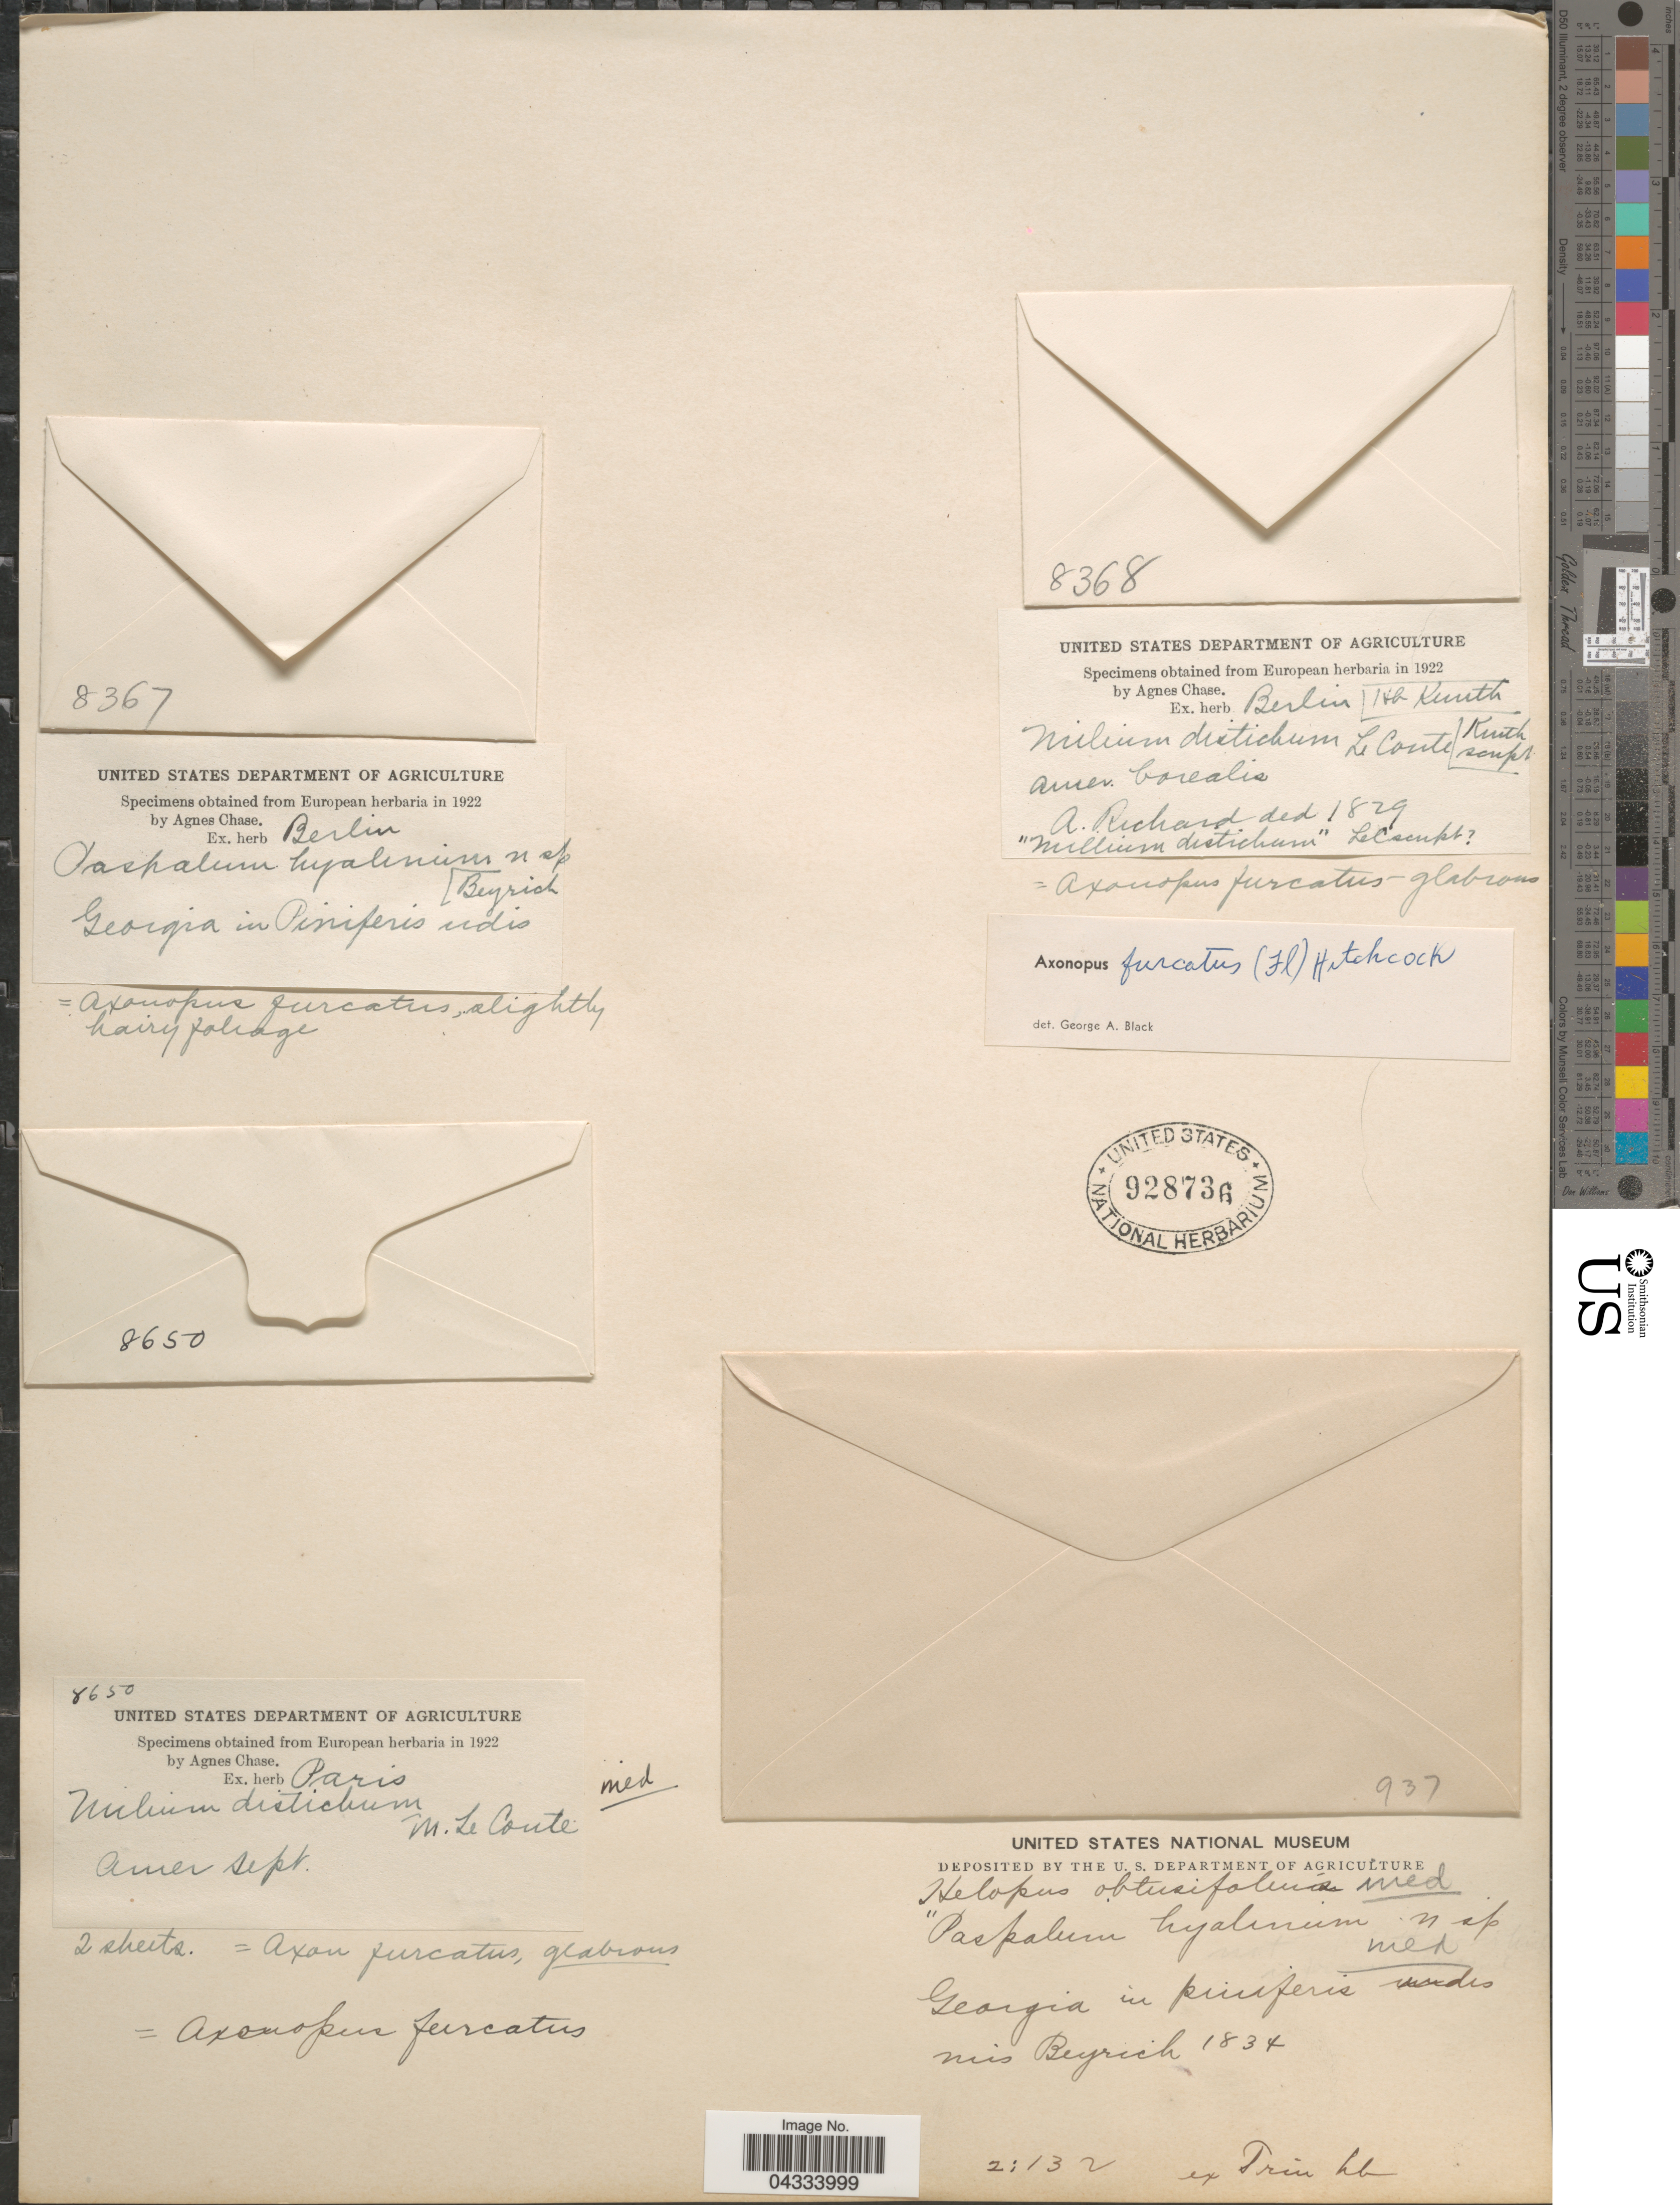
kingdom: Plantae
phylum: Tracheophyta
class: Liliopsida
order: Poales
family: Poaceae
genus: Axonopus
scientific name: Axonopus furcatus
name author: (Flüggé) Hitchc.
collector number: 8367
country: United States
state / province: Georgia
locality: In Piniperis udis.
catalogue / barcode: US 928736-2